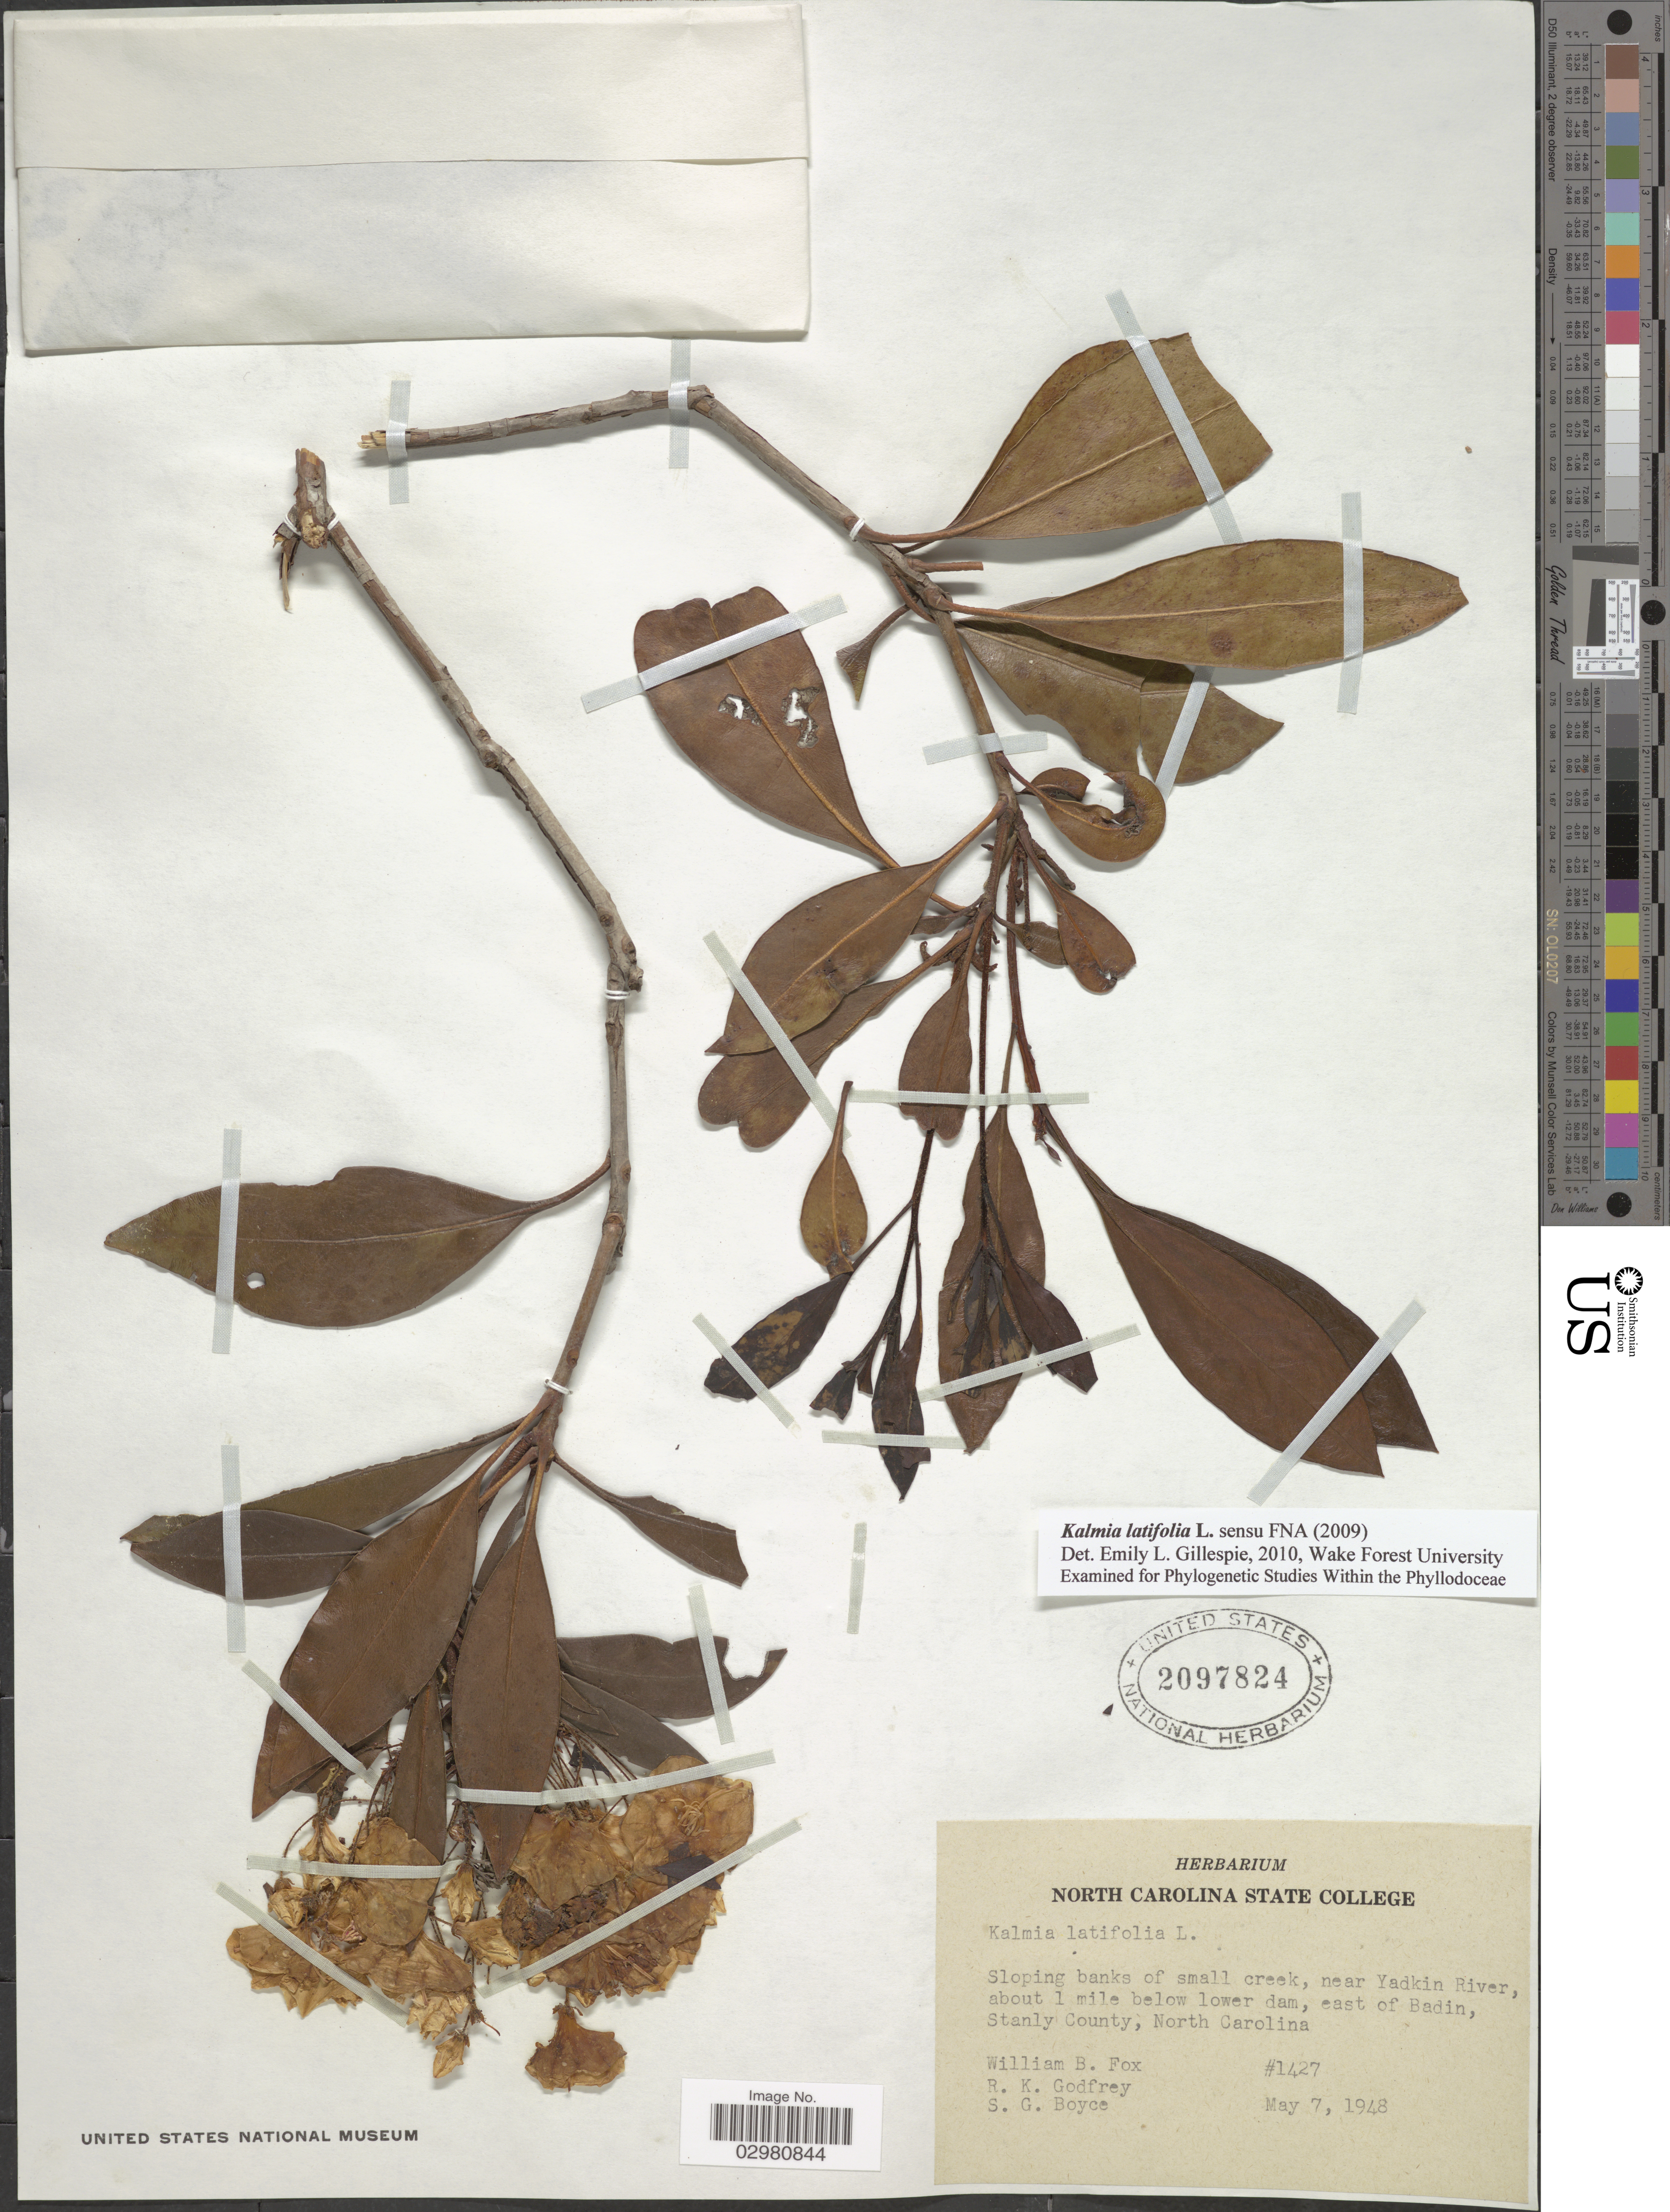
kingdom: Plantae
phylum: Tracheophyta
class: Magnoliopsida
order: Ericales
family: Ericaceae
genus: Kalmia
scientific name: Kalmia latifolia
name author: L.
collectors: W. B. Fox, R. K. Godfrey & S. Boyce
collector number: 1427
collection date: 1948-05-07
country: United States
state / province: North Carolina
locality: Near Yadkin River, about 1 mile below lower dam, east of Badin, Stanly County.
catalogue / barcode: US 2097824